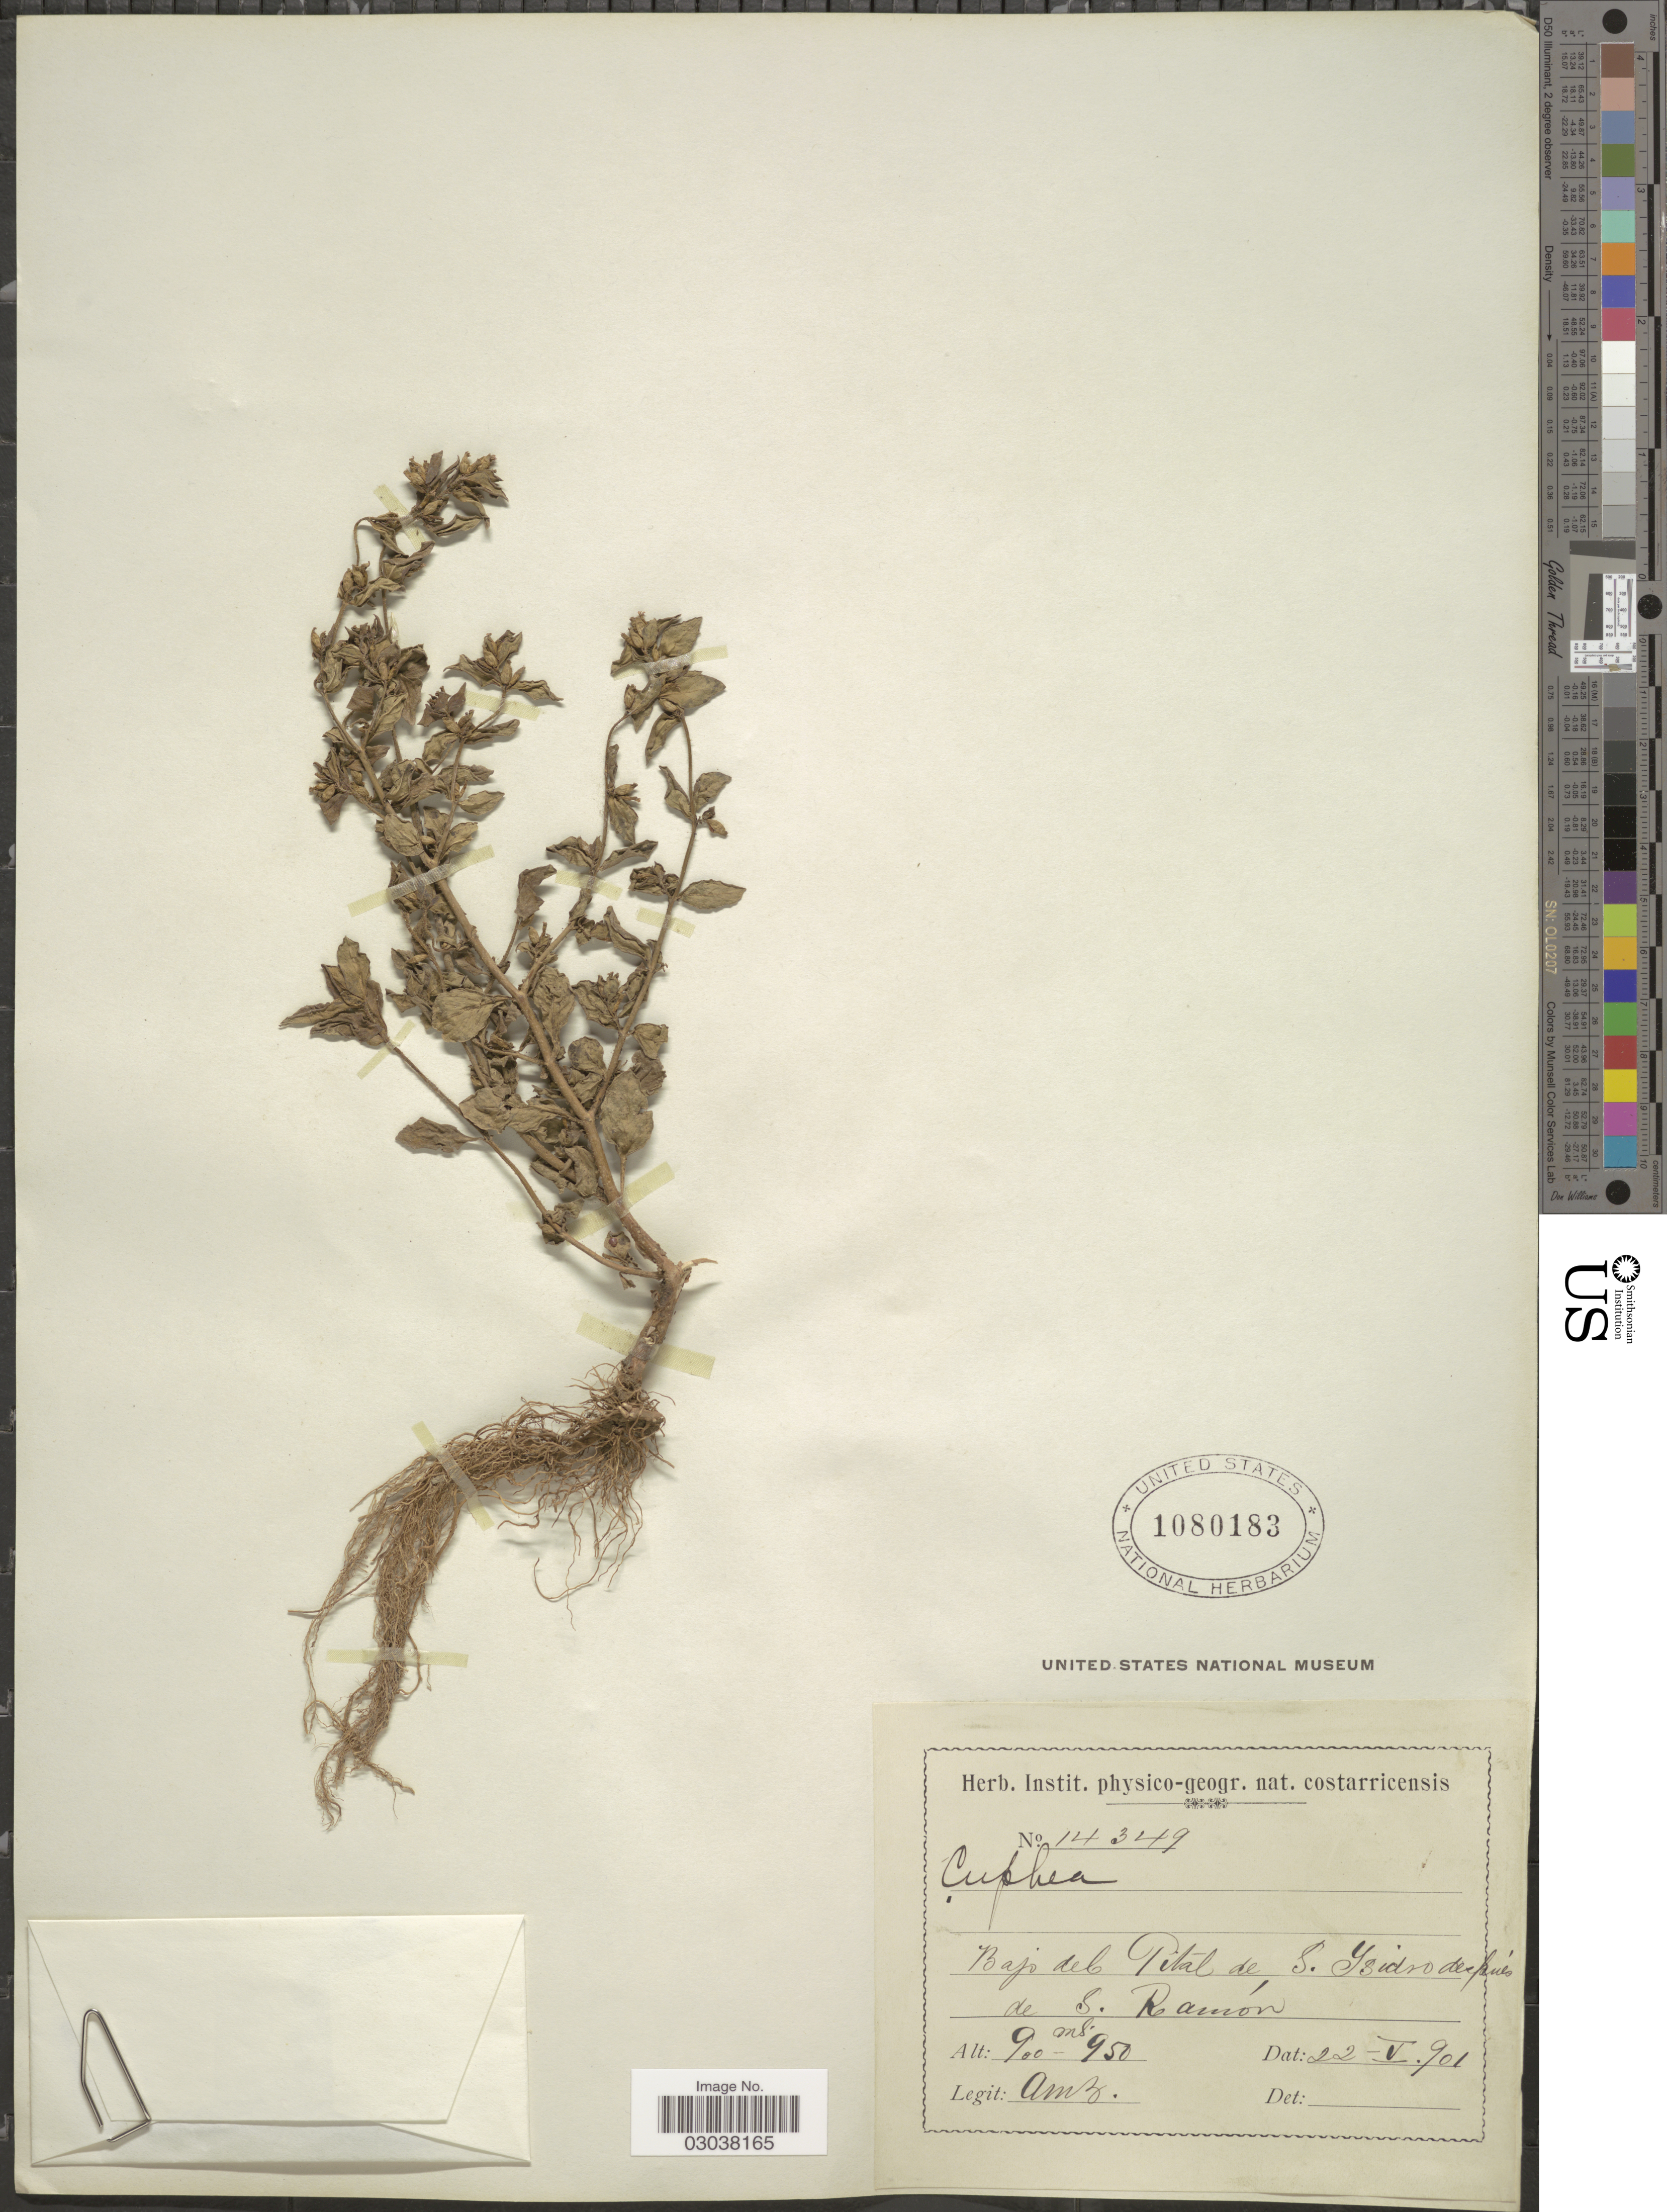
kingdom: Plantae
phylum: Tracheophyta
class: Magnoliopsida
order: Myrtales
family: Lythraceae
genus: Cuphea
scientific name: Cuphea carthagenensis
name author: (Jacq.) J.F. Macbr.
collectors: A. Brenes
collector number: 14349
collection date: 1901-05-22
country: Costa Rica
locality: Bajo del Pital de S. Isidro de pués de S. Ramón.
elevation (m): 900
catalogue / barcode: US 1080183